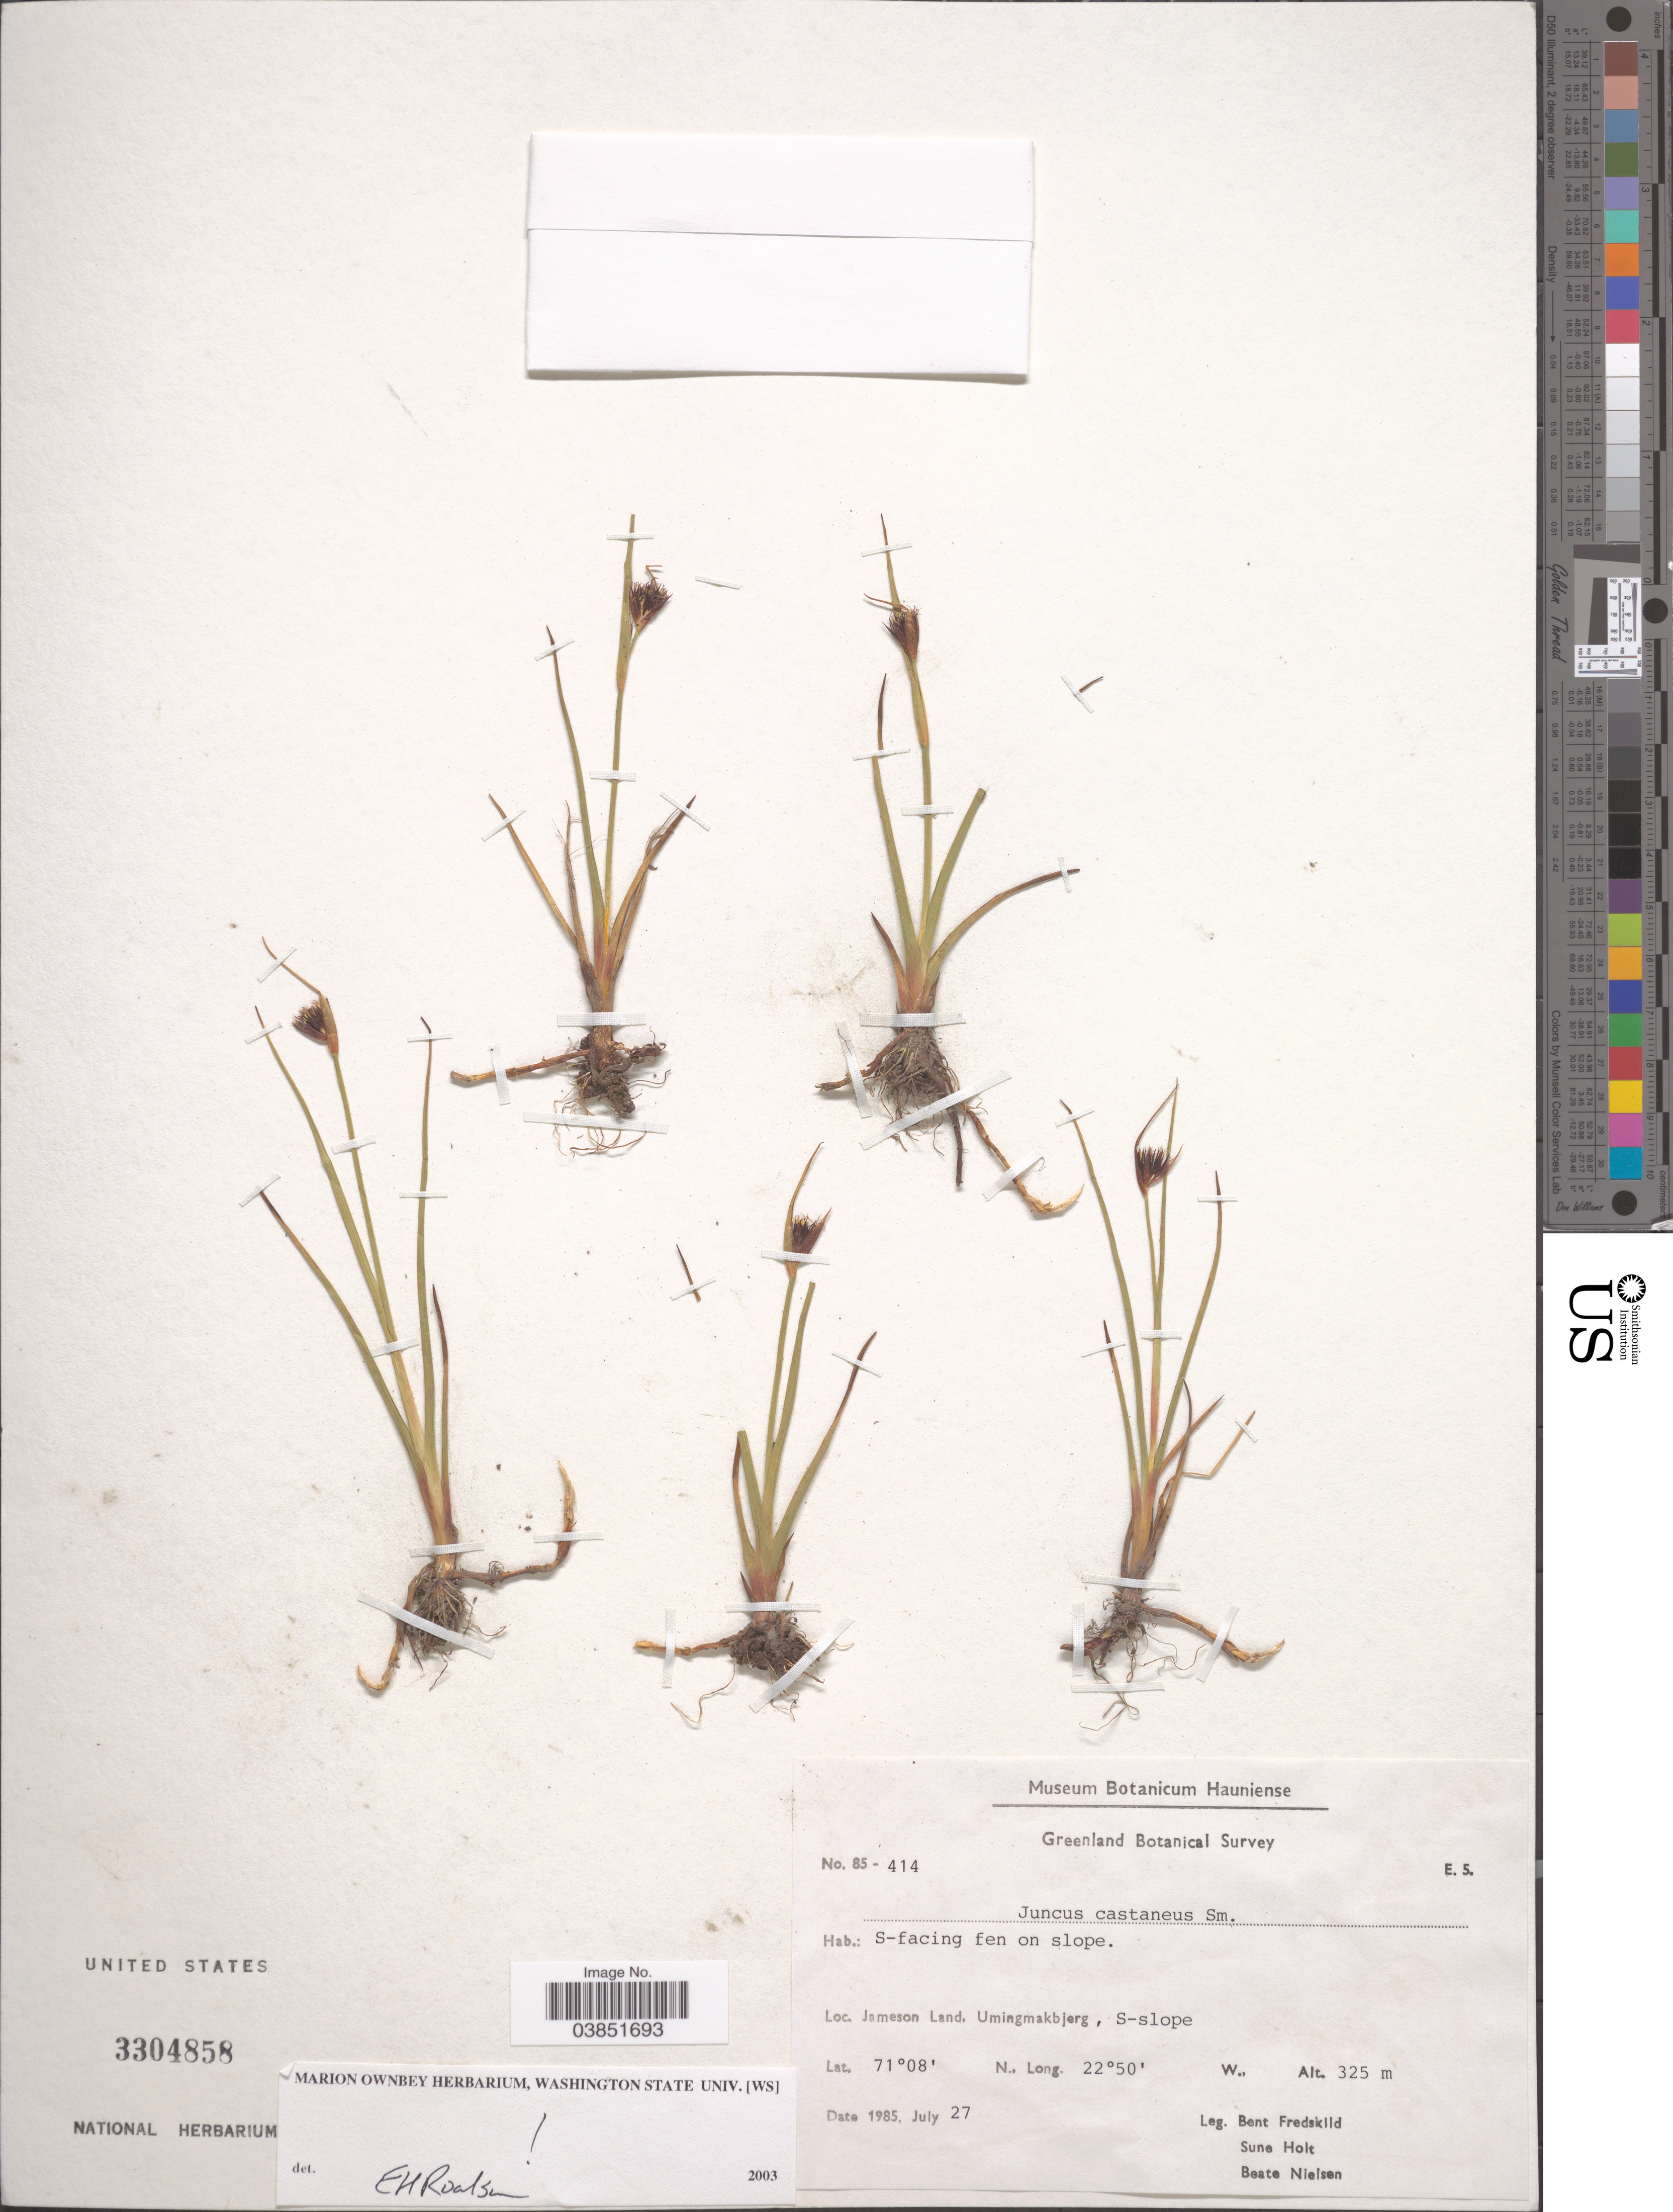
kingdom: Plantae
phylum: Tracheophyta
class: Liliopsida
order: Poales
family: Juncaceae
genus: Juncus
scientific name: Juncus castaneus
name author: Sm.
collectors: B. Fredskild, S. Holt & B. Nielsen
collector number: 85-414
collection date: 1985-07-27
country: Greenland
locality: E. 5. [unsure placement] S-facing fen on slope. Jameson Land, Umingmakbjerg, S-slope.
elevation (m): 325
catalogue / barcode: US 3304858